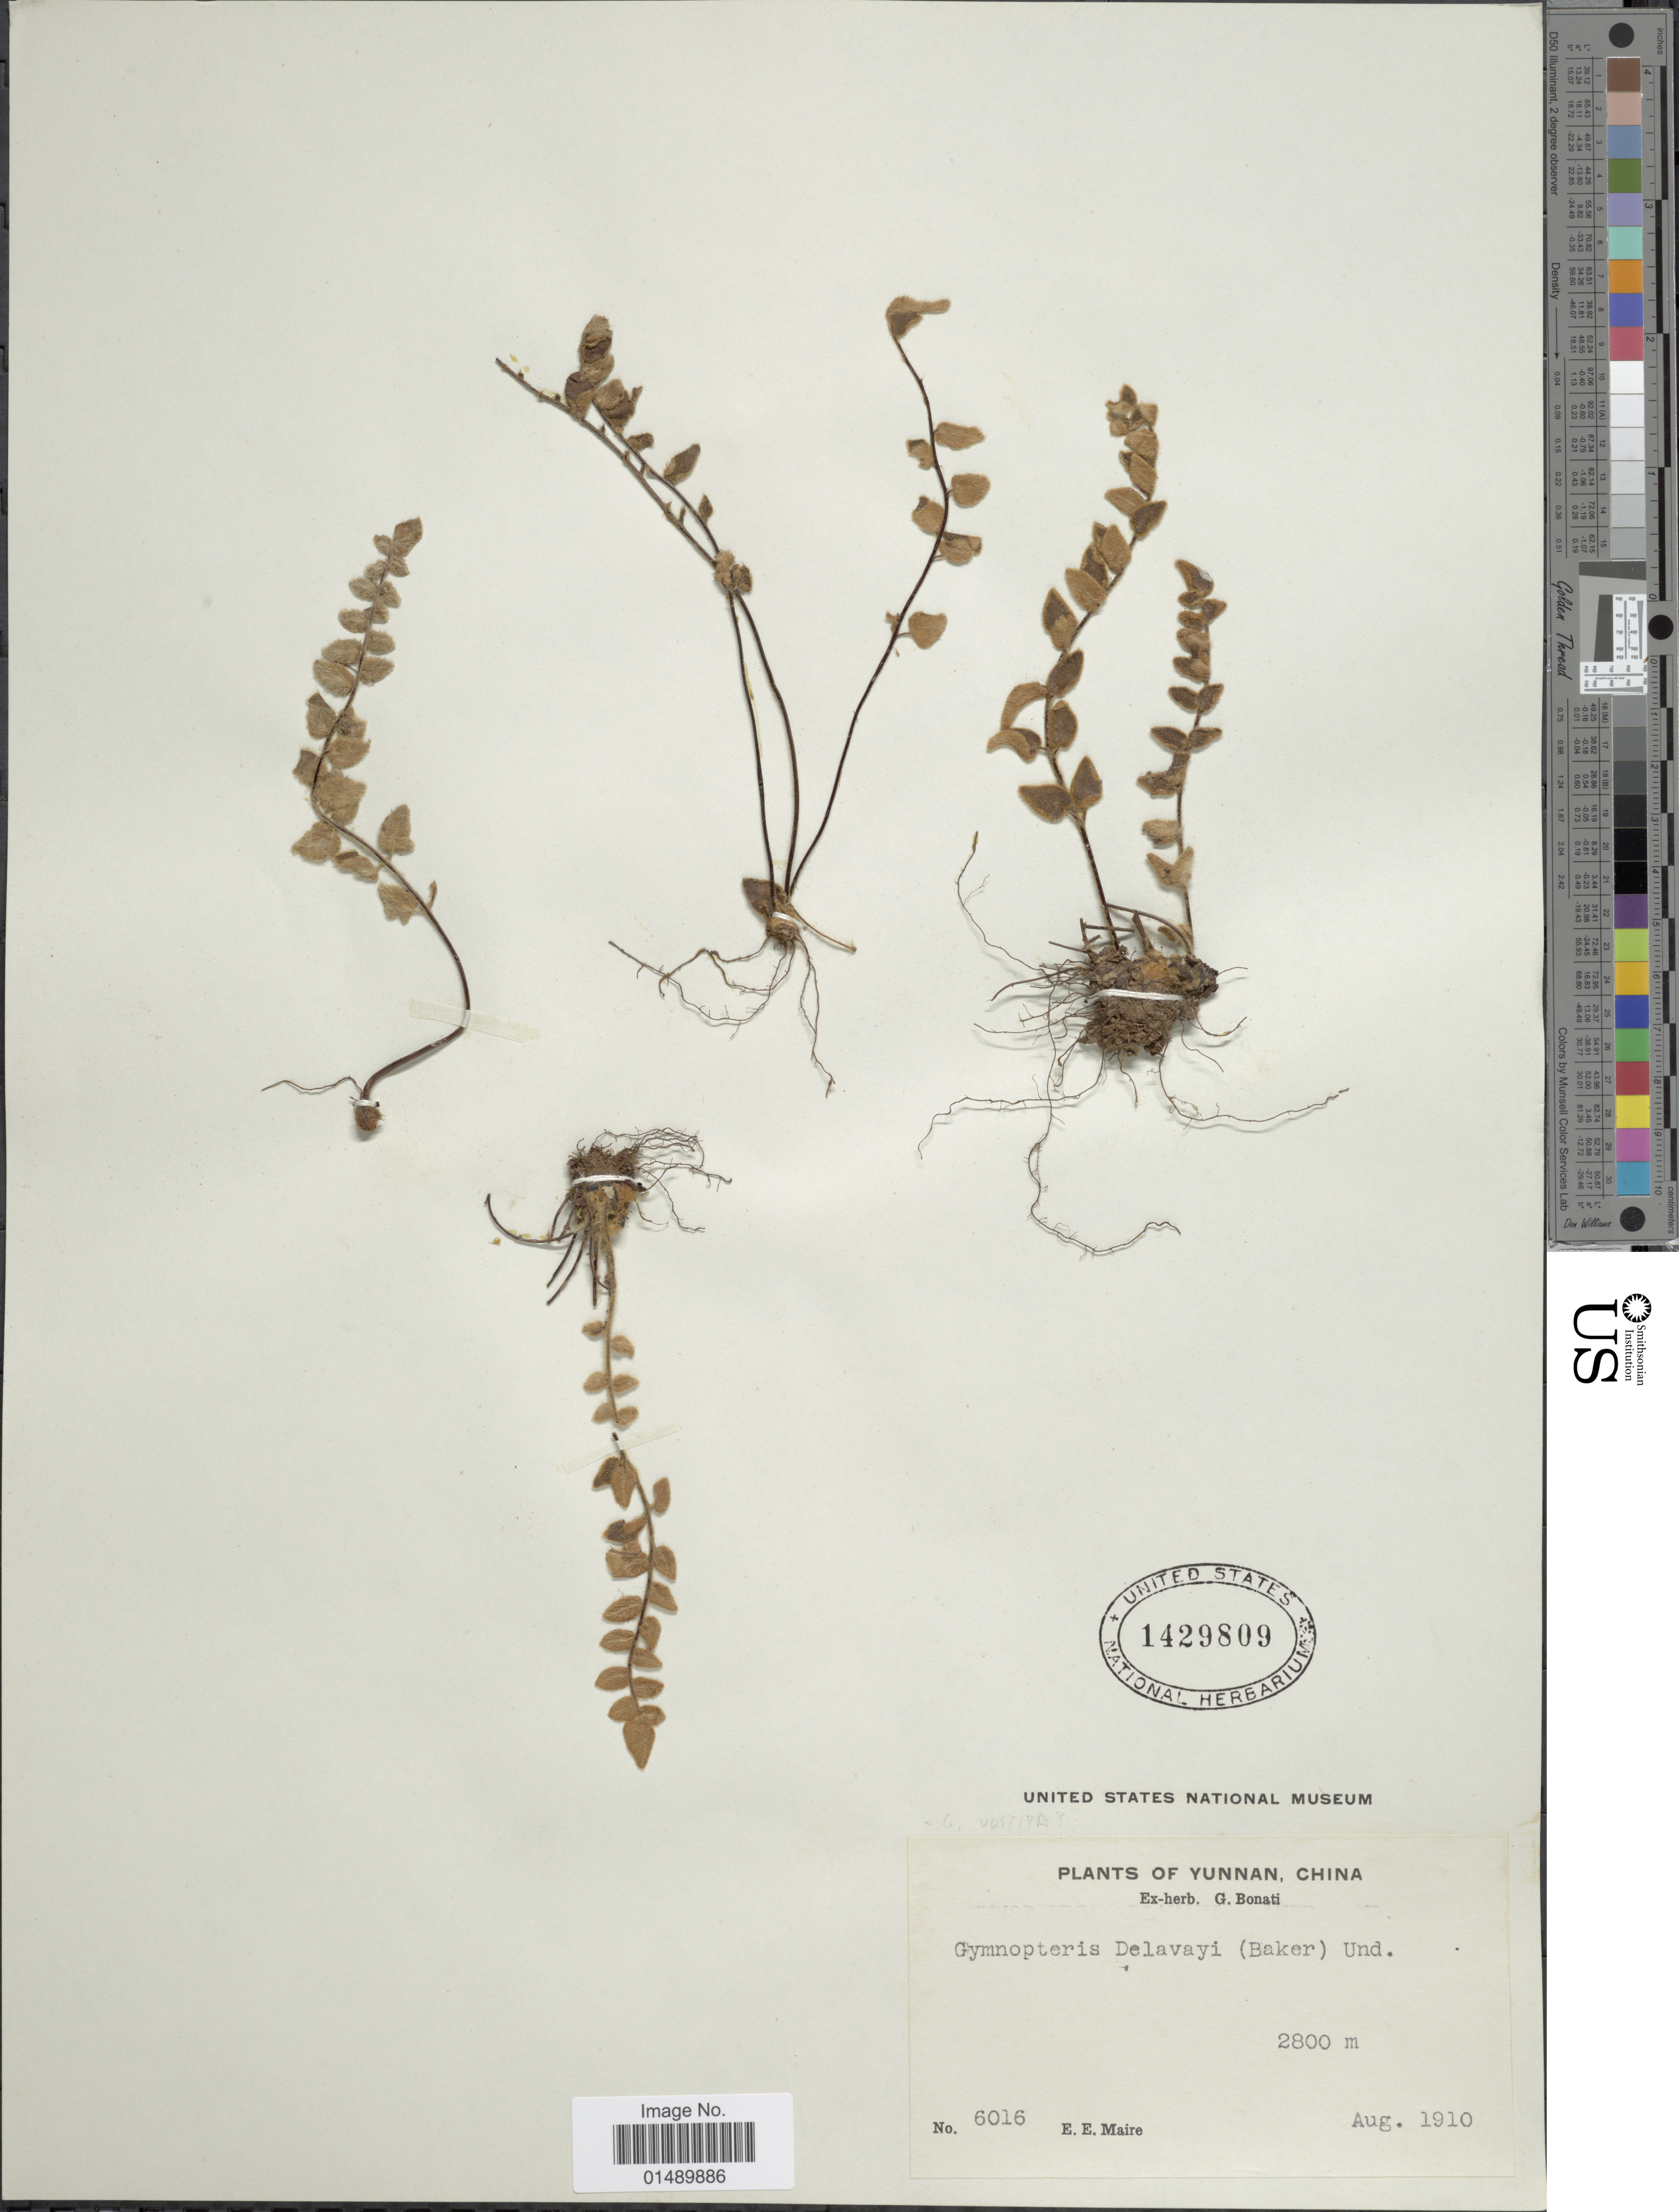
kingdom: Plantae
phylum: Tracheophyta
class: Polypodiopsida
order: Polypodiales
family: Pteridaceae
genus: Paragymnopteris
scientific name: Paragymnopteris vestita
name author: (Wall. ex C. Presl) K.H. Shing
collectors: E. E. Maire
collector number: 6016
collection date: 1910-08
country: China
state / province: Yunnan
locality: China, Yunnan.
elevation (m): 2800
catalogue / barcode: US 1429809